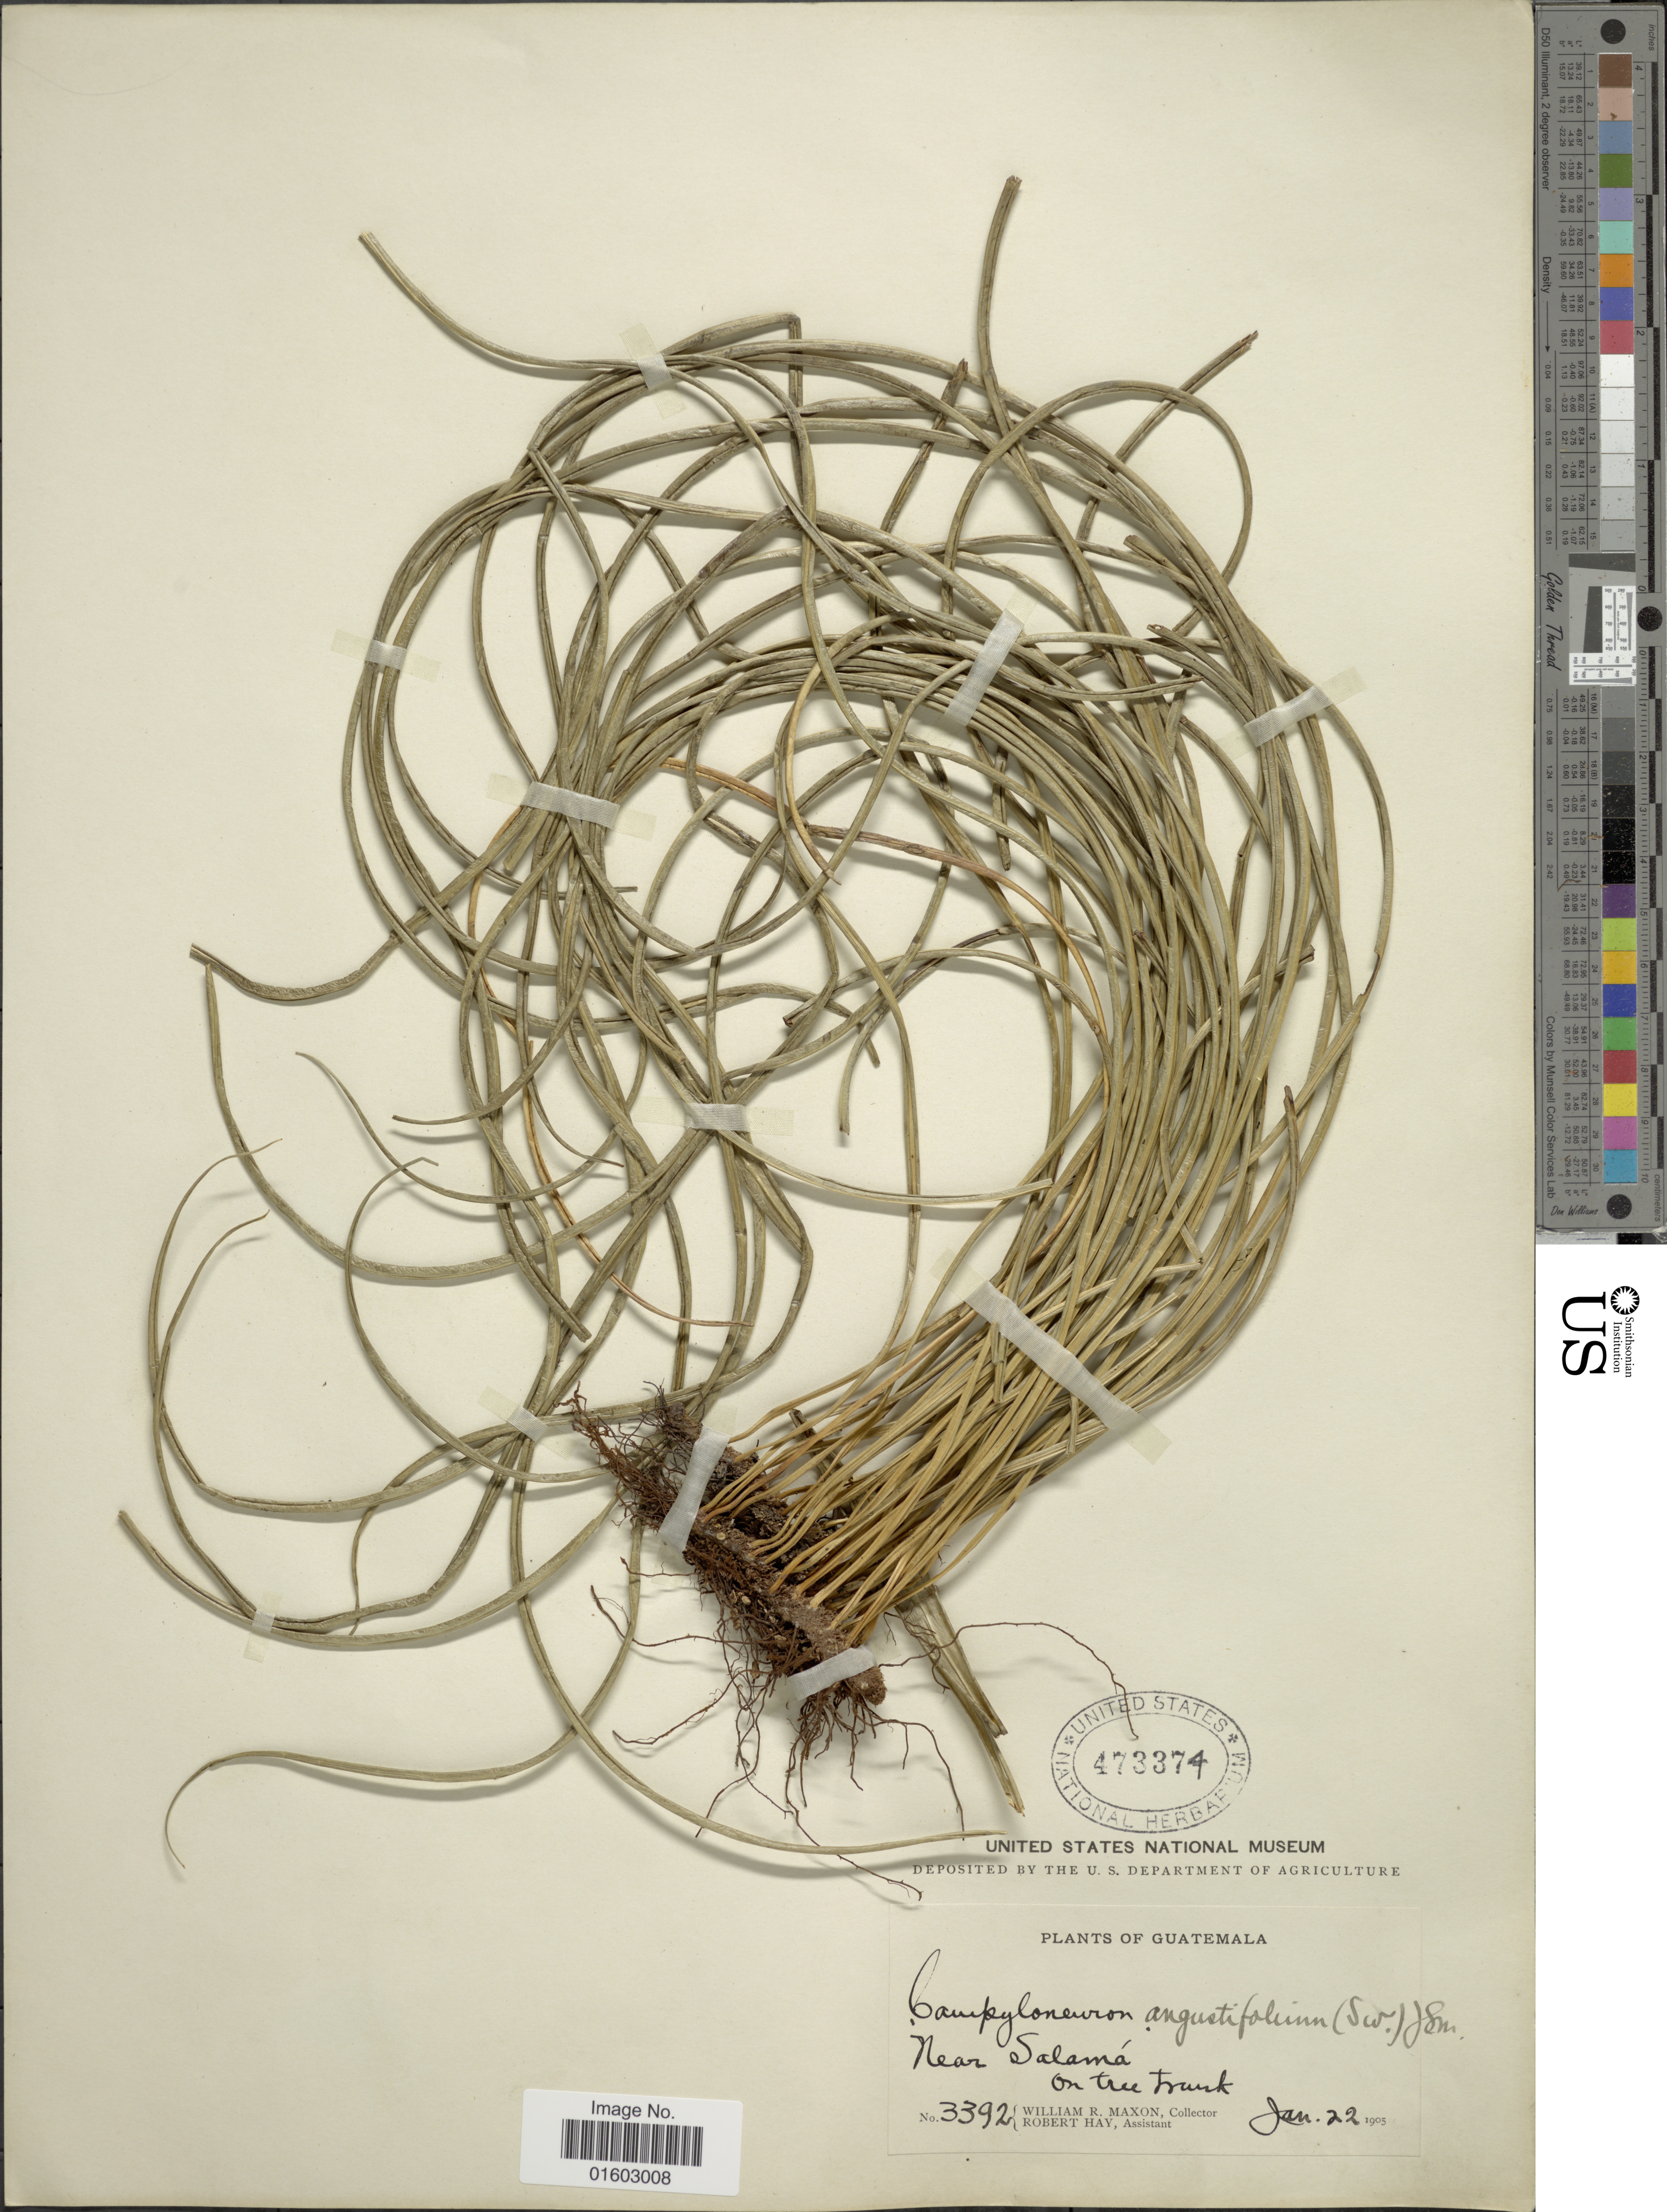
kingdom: Plantae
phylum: Tracheophyta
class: Polypodiopsida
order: Polypodiales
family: Polypodiaceae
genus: Campyloneurum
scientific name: Campyloneurum ensifolium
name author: (Willd.) J. Sm.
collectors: W. R. Maxon & R. H. Hay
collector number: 3392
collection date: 1905-01-22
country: Guatemala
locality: Near Salama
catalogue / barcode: US 473374